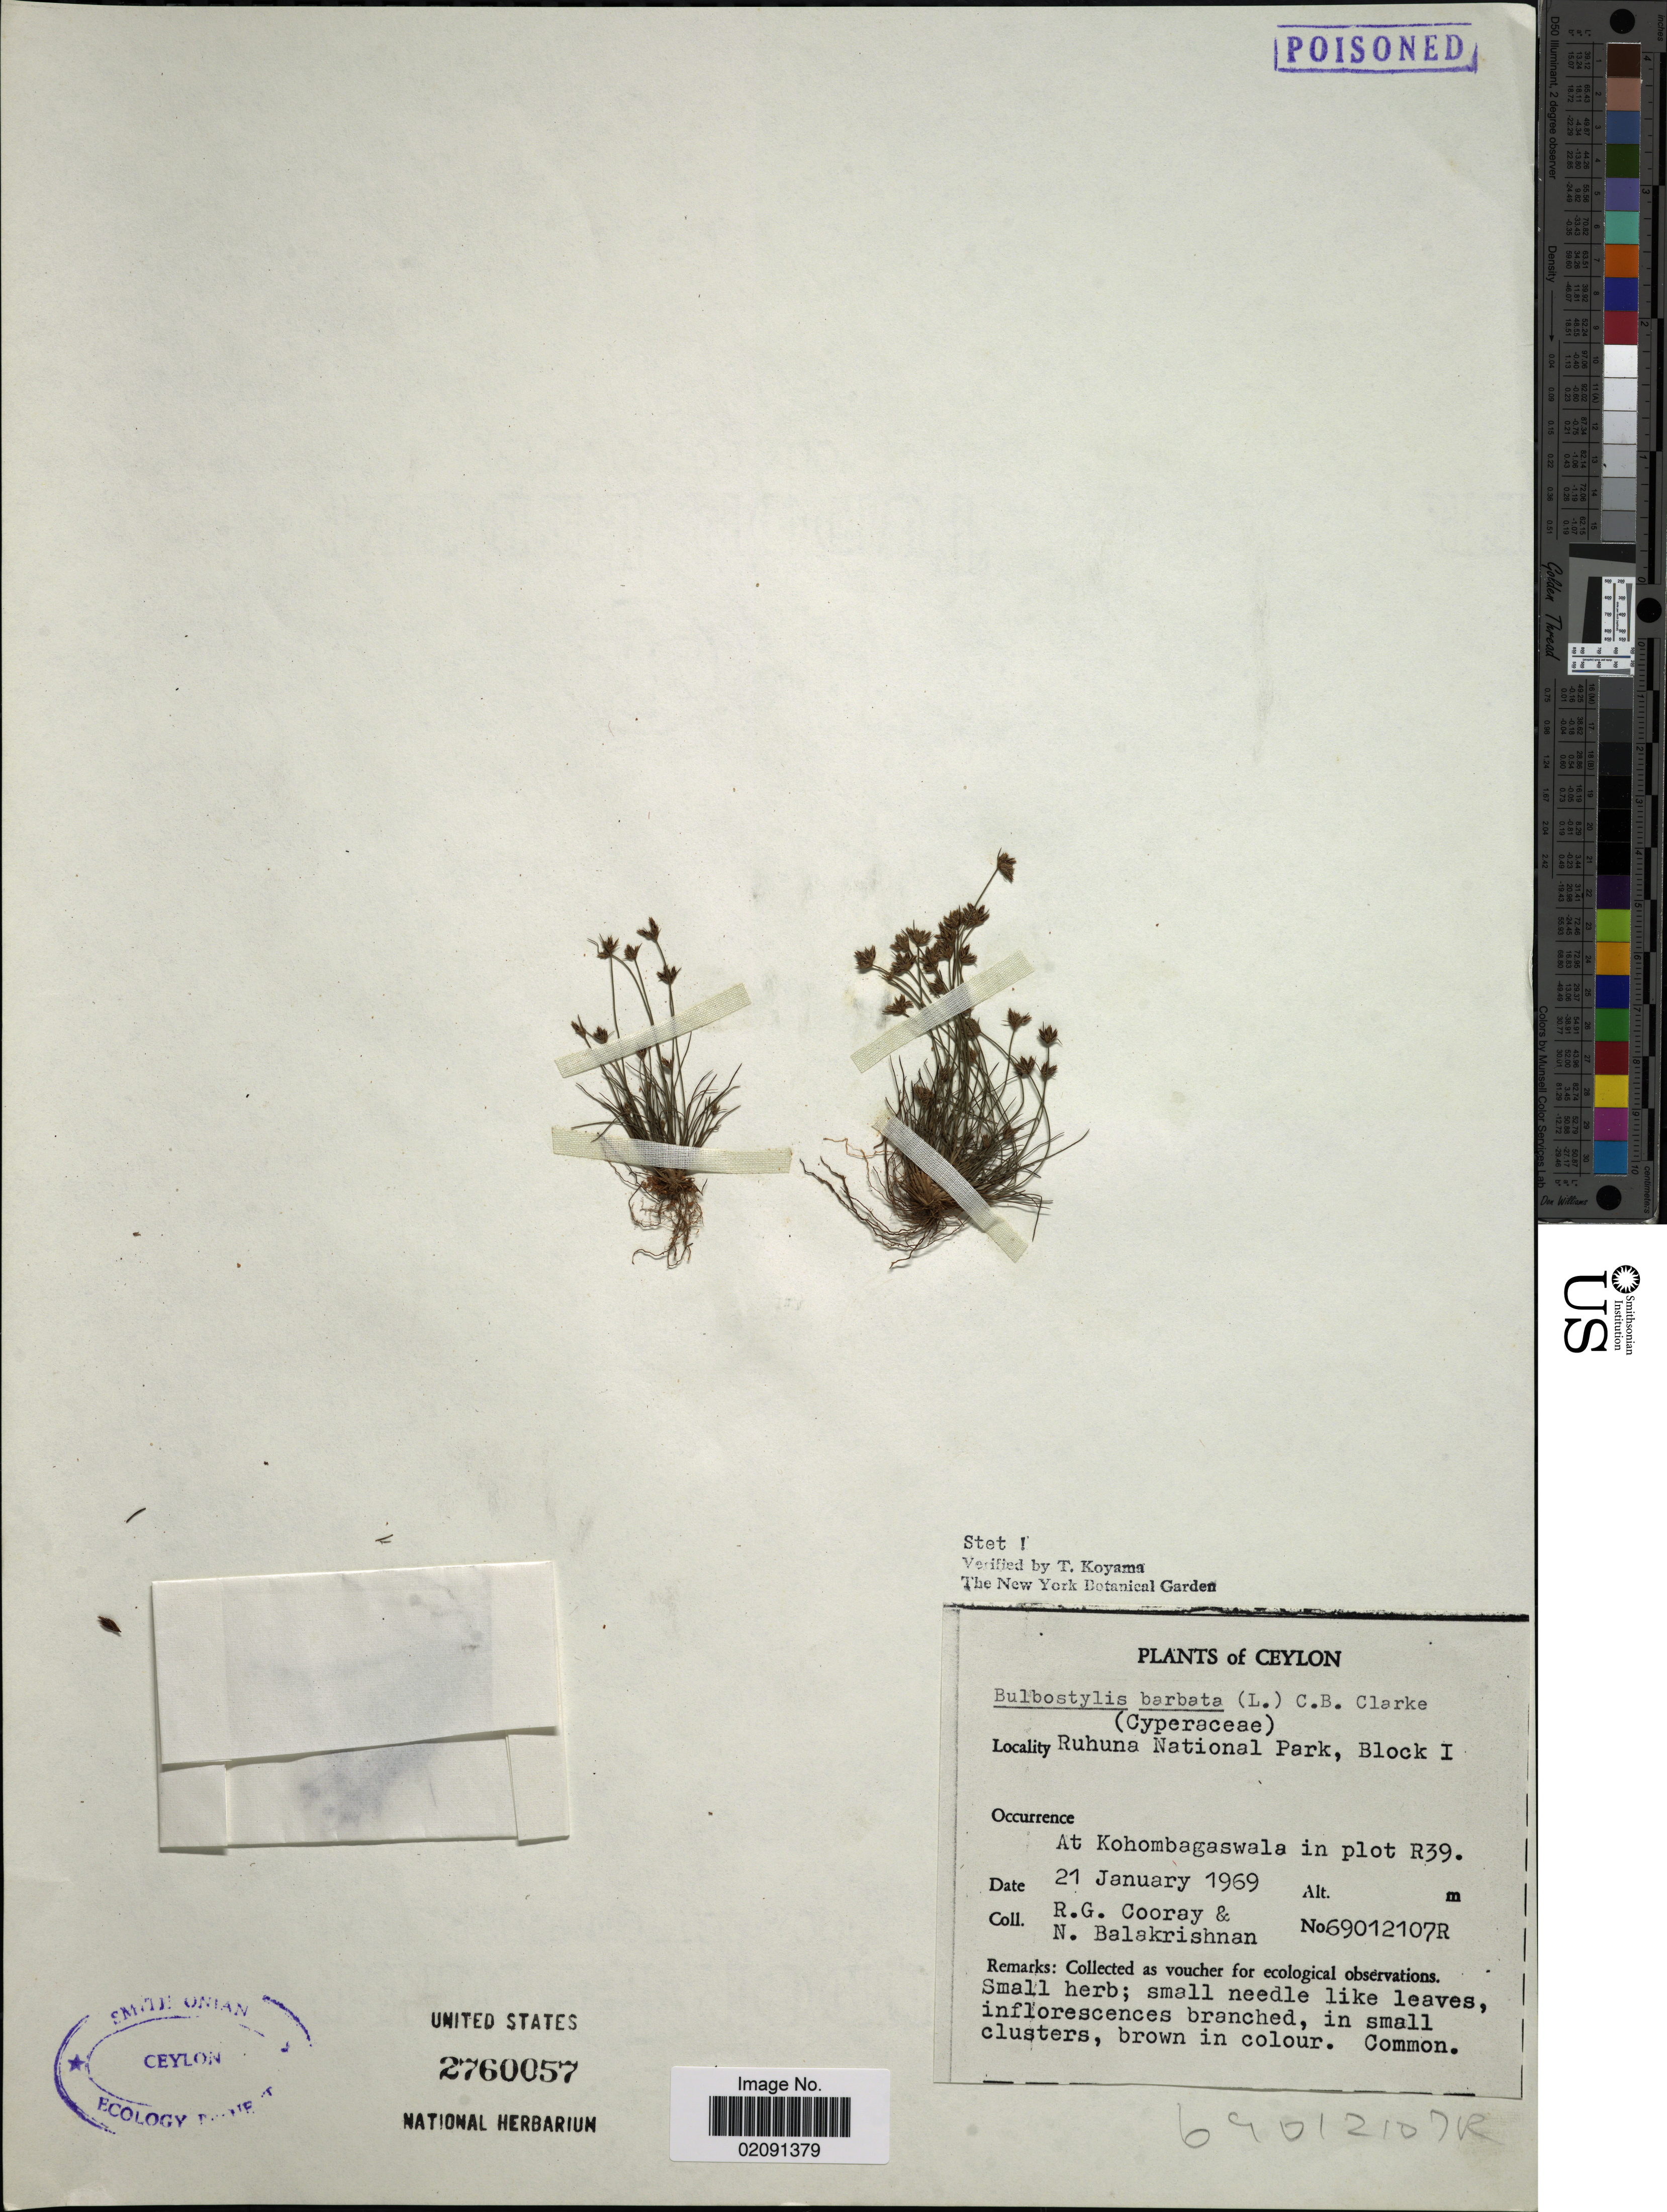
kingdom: Plantae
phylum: Tracheophyta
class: Liliopsida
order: Poales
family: Cyperaceae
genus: Bulbostylis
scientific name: Bulbostylis barbata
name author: (Rottb.) C.B. Clarke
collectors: R. Cooray & N. Balakrishnan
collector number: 69012107R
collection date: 1969-01-21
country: Sri Lanka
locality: Ceylon, Ruhuna National Park, Block 1, Kohombagaswala in Plot R39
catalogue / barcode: US 2760057